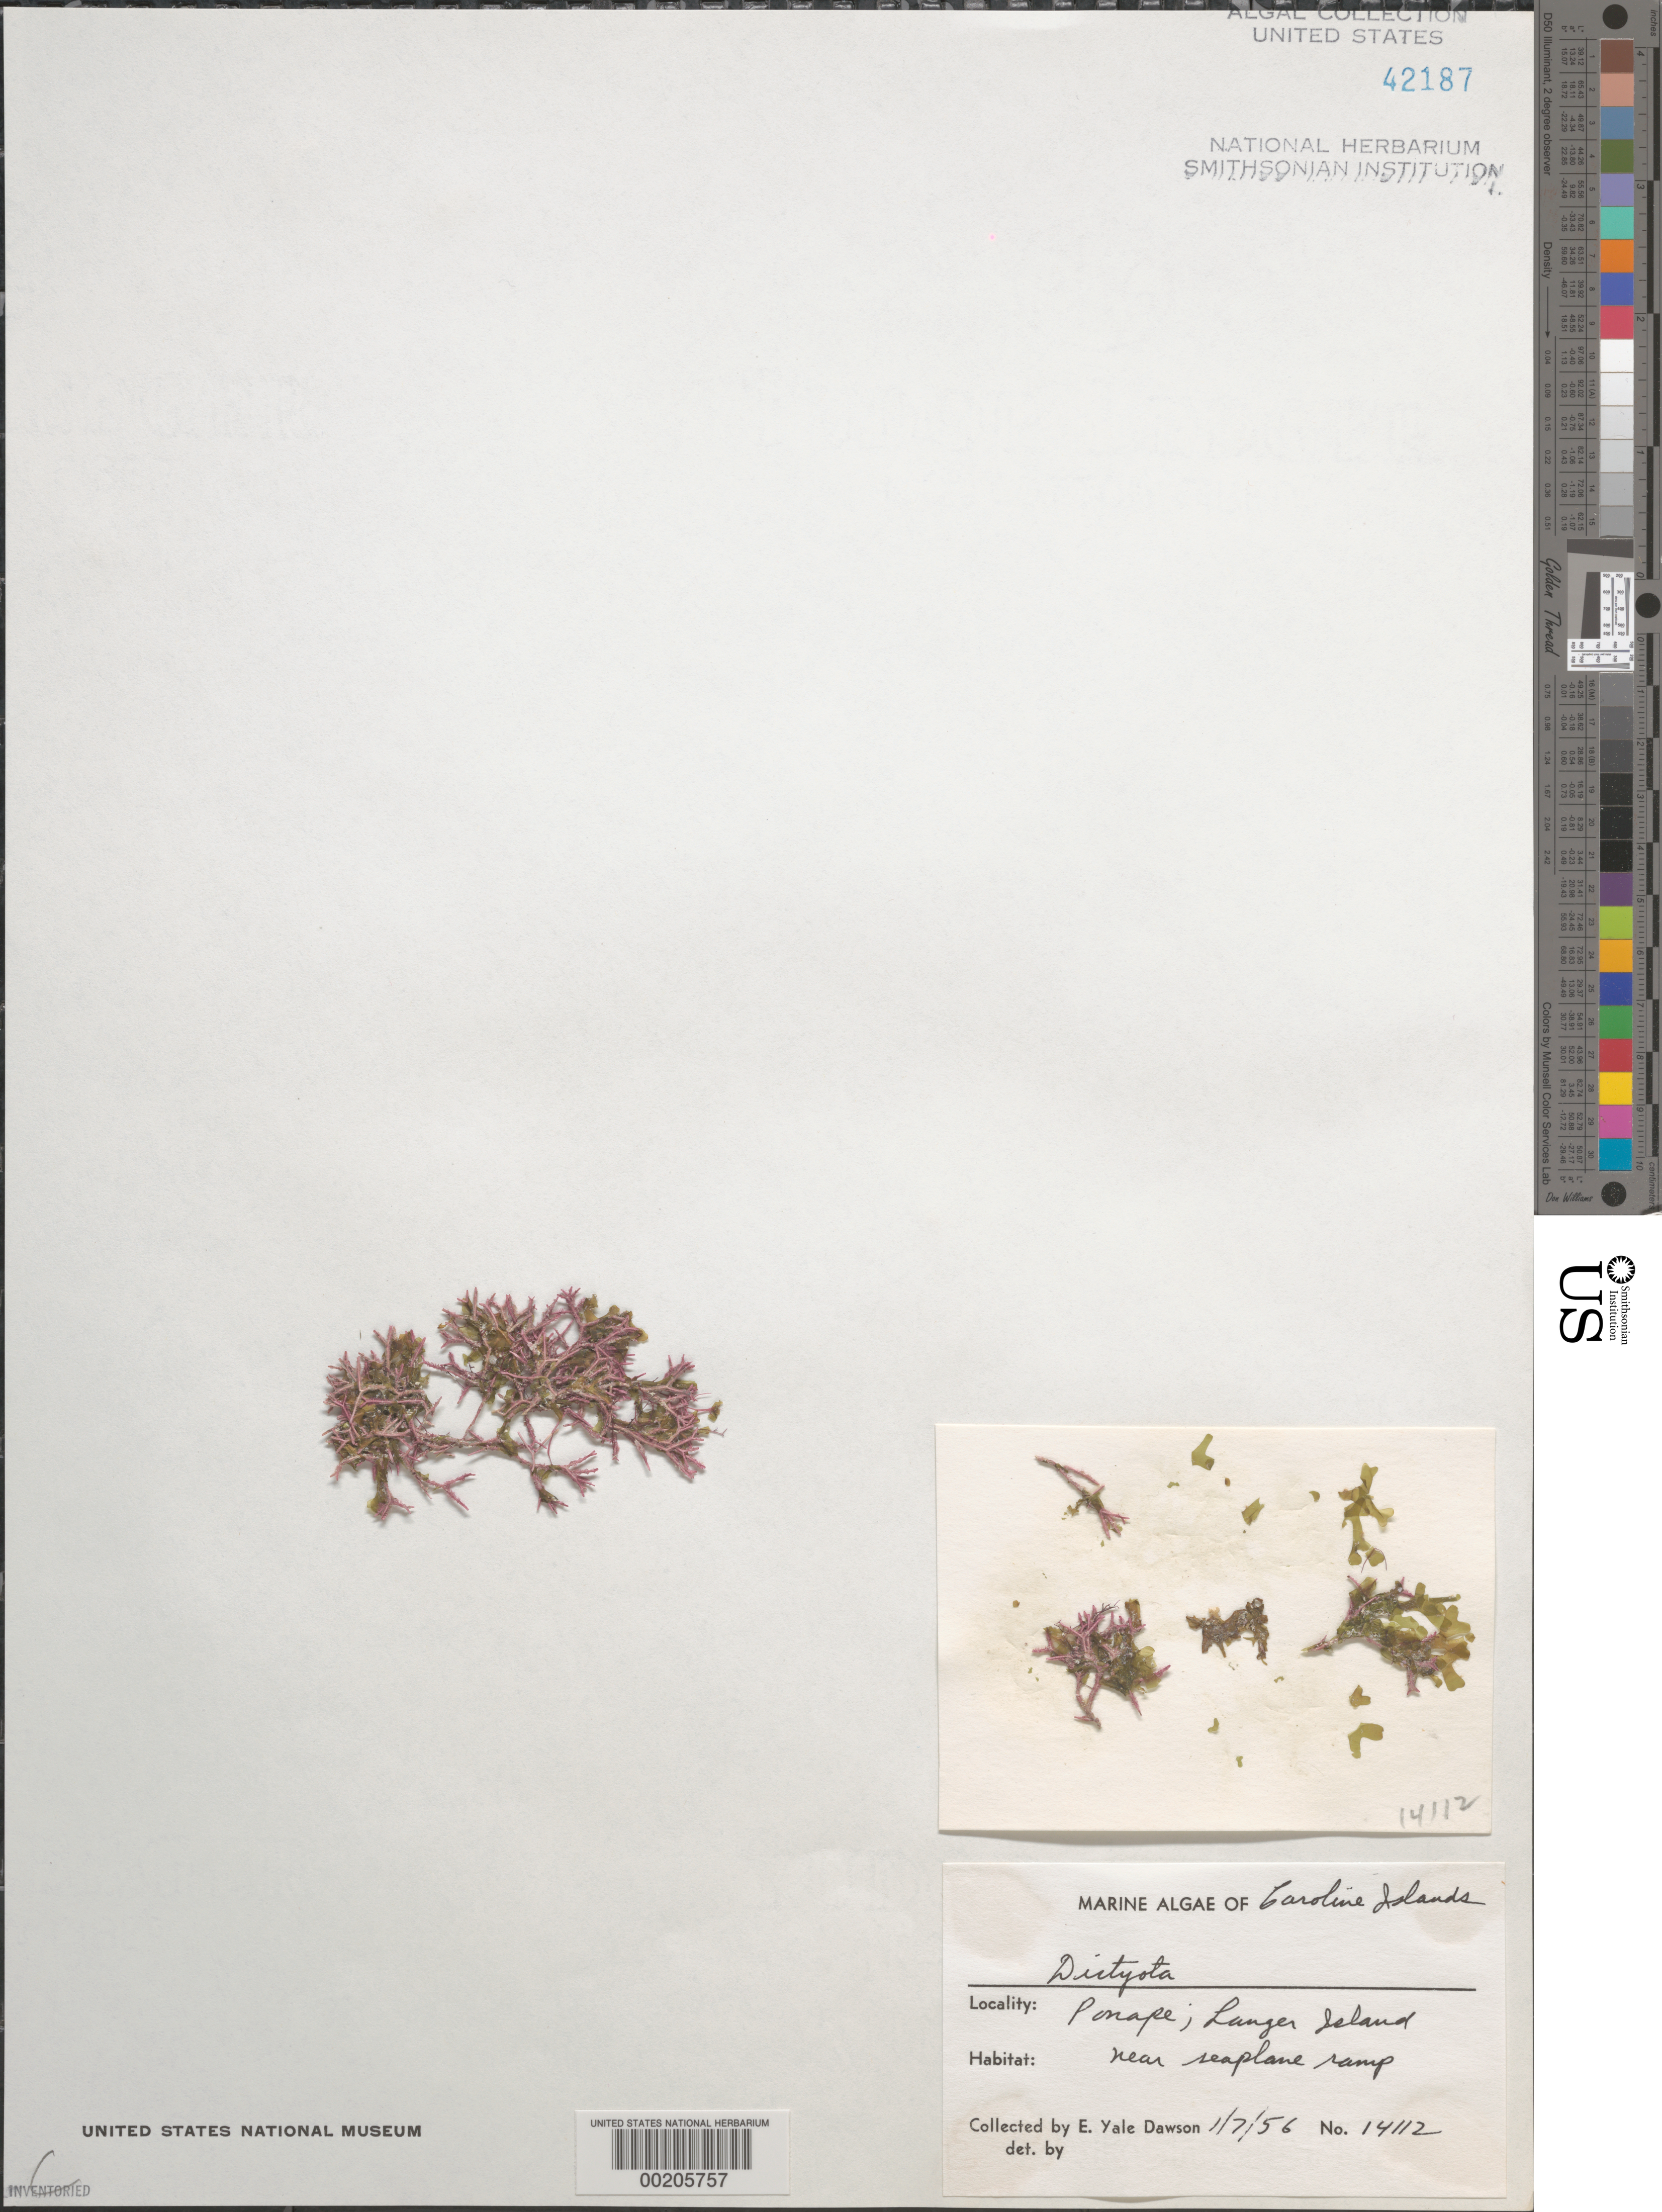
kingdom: Chromista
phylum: Ochrophyta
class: Phaeophyceae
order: Dictyotales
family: Dictyotaceae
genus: Dictyota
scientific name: Dictyota sp.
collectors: E. Y. Dawson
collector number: EYD 14112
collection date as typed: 07 Jan 1956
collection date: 1956-01-07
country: Micronesia, Federated States of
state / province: Pohnpei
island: Lenger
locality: Langer [= Lenger I.]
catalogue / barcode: US 42187